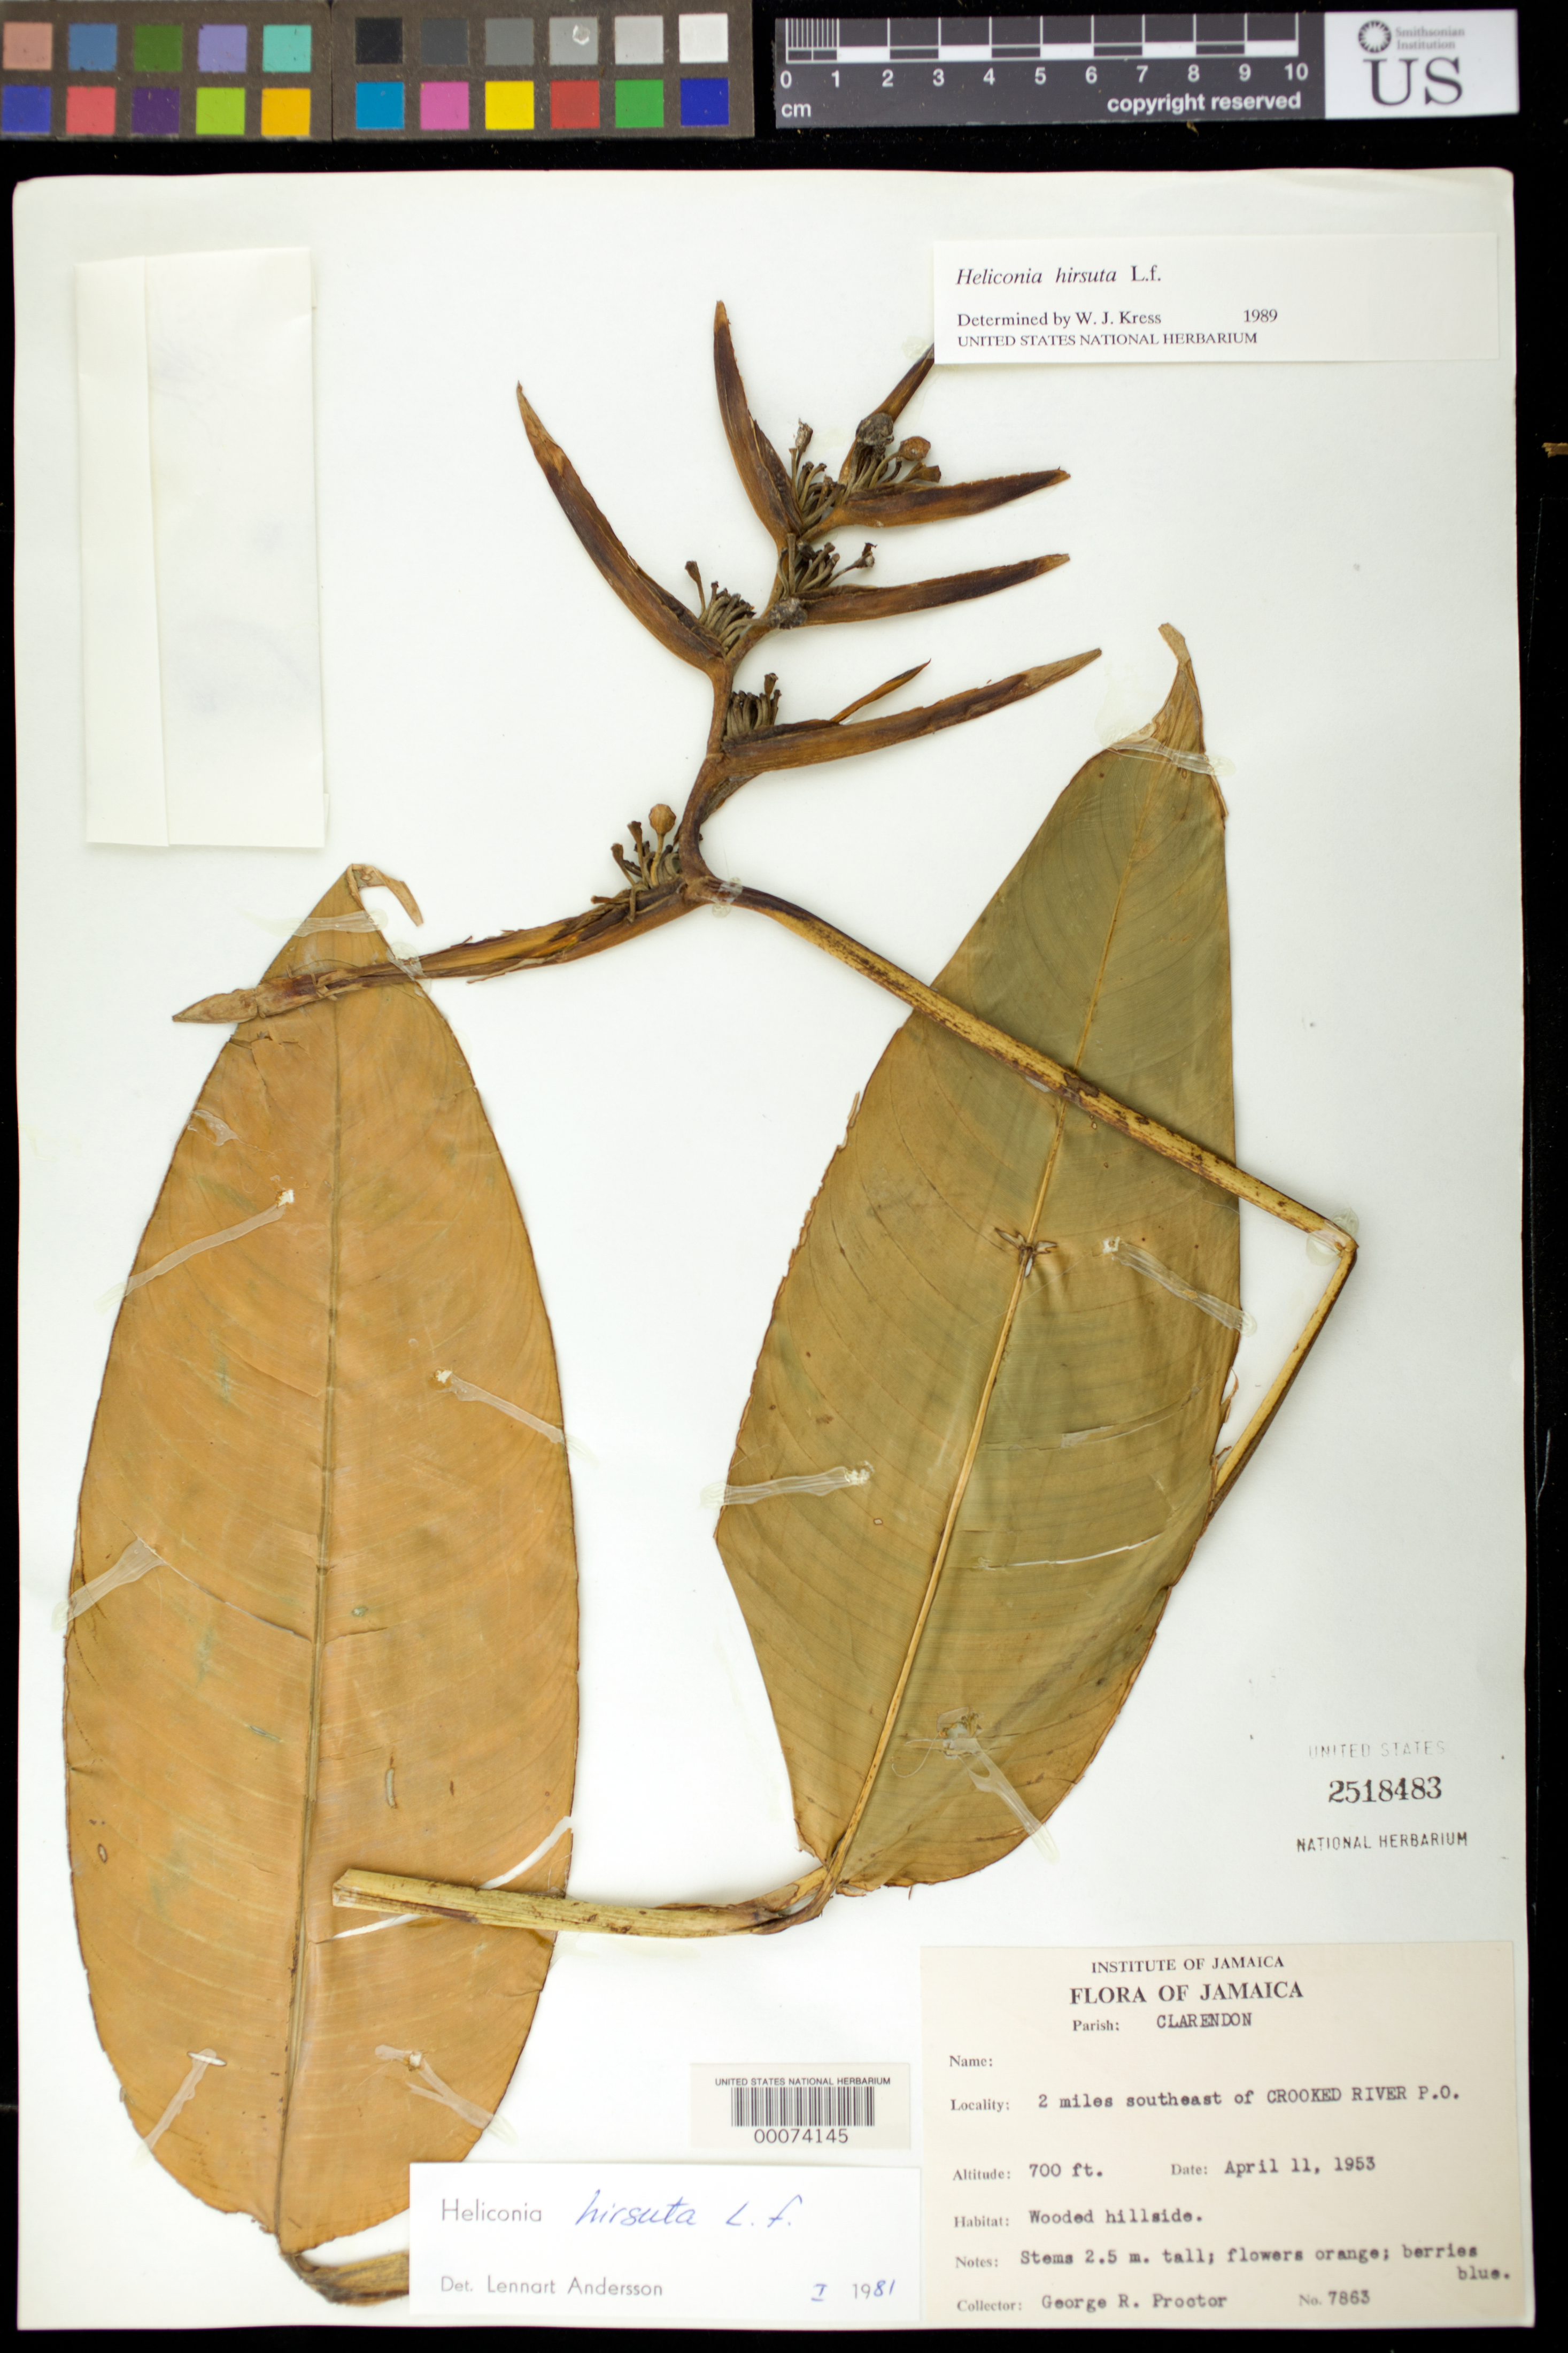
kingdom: Plantae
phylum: Tracheophyta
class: Liliopsida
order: Zingiberales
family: Heliconiaceae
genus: Heliconia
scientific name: Heliconia hirsuta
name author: L. f.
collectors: G. R. Proctor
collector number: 7863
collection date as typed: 11 Apr 1953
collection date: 1953-04-11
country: Jamaica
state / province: Clarendon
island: Greater Antilles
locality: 2 miles southeast of crooked river p.o.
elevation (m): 213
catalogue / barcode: US 2518483